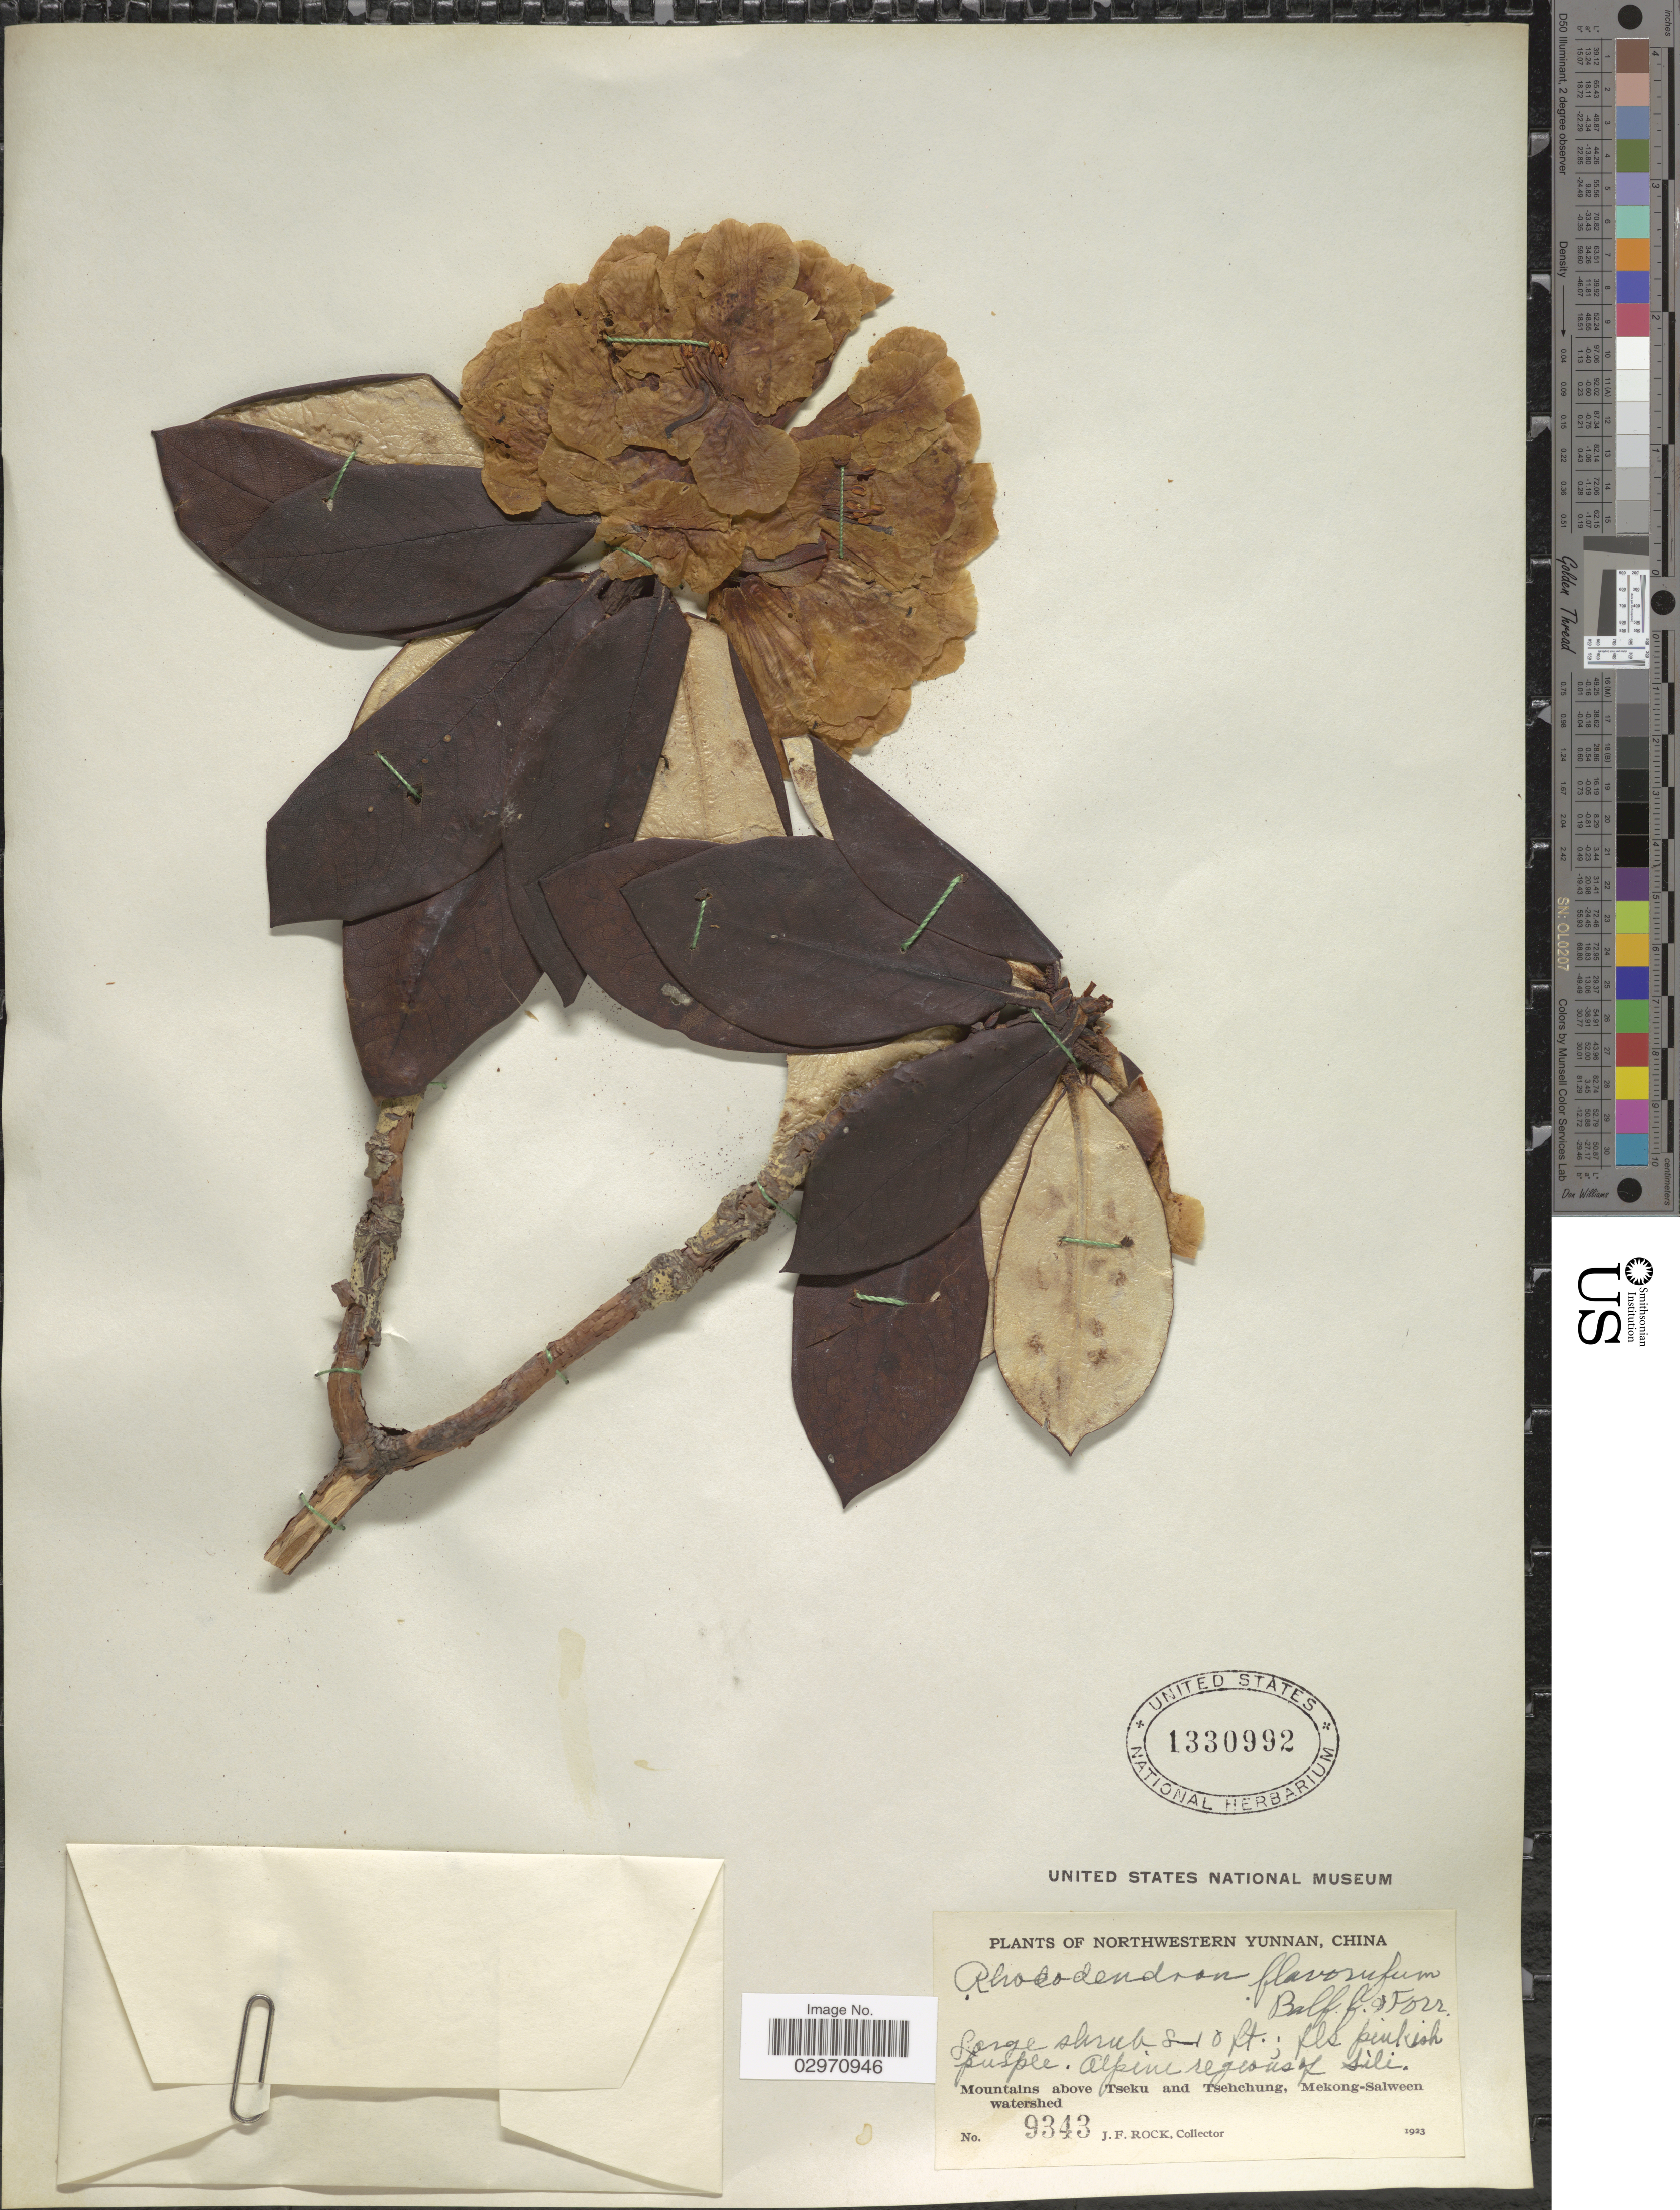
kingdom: Plantae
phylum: Tracheophyta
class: Magnoliopsida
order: Ericales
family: Ericaceae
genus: Rhododendron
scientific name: Rhododendron flavorufum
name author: Balf. f. & Forrest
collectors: J. Rock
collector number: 9343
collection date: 1923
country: China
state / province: Yunnan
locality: Northwestern Yunnan. Mountains above Tseku and Tsehchung, Mekong-Salween watershed. Alipen regions of Sili.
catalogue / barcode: US 1330992